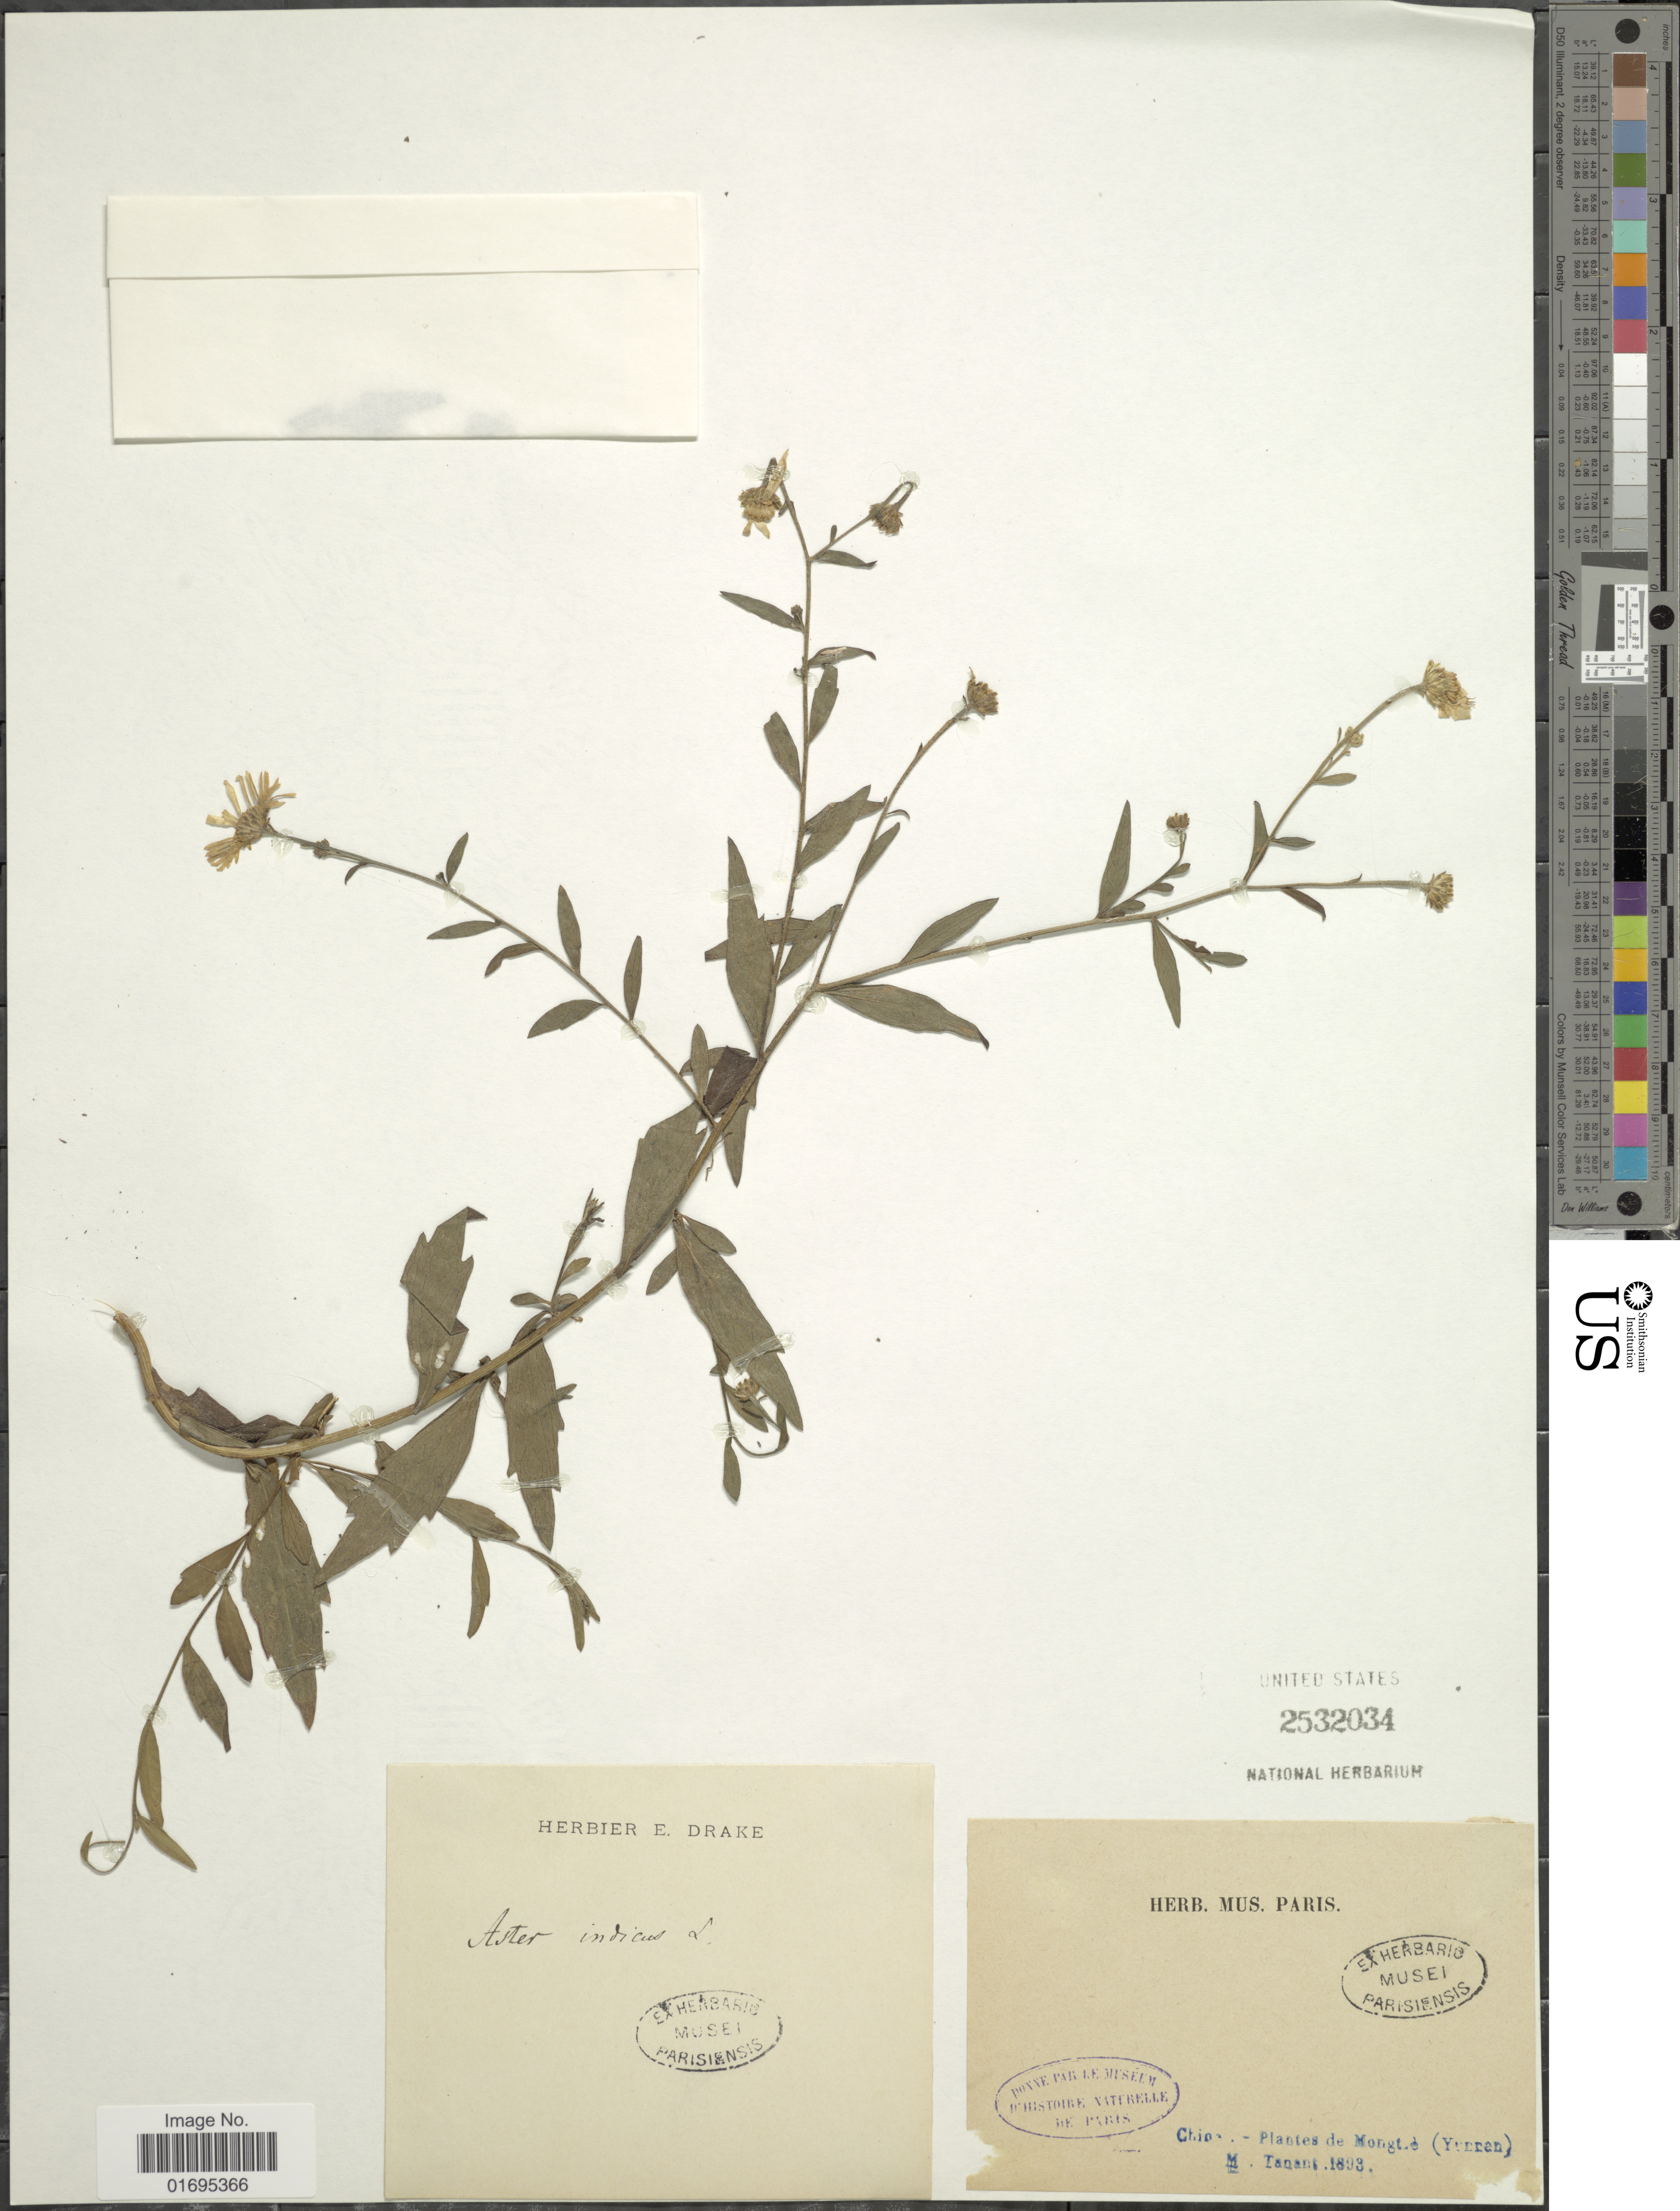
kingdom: Plantae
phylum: Tracheophyta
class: Magnoliopsida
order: Asterales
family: Asteraceae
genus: Kalimeris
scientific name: Kalimeris indica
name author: (L.) Sch. Bip.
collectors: M. Tanant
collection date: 1803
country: China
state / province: Yunnan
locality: Mongtze [interpreted]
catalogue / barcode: US 2532034